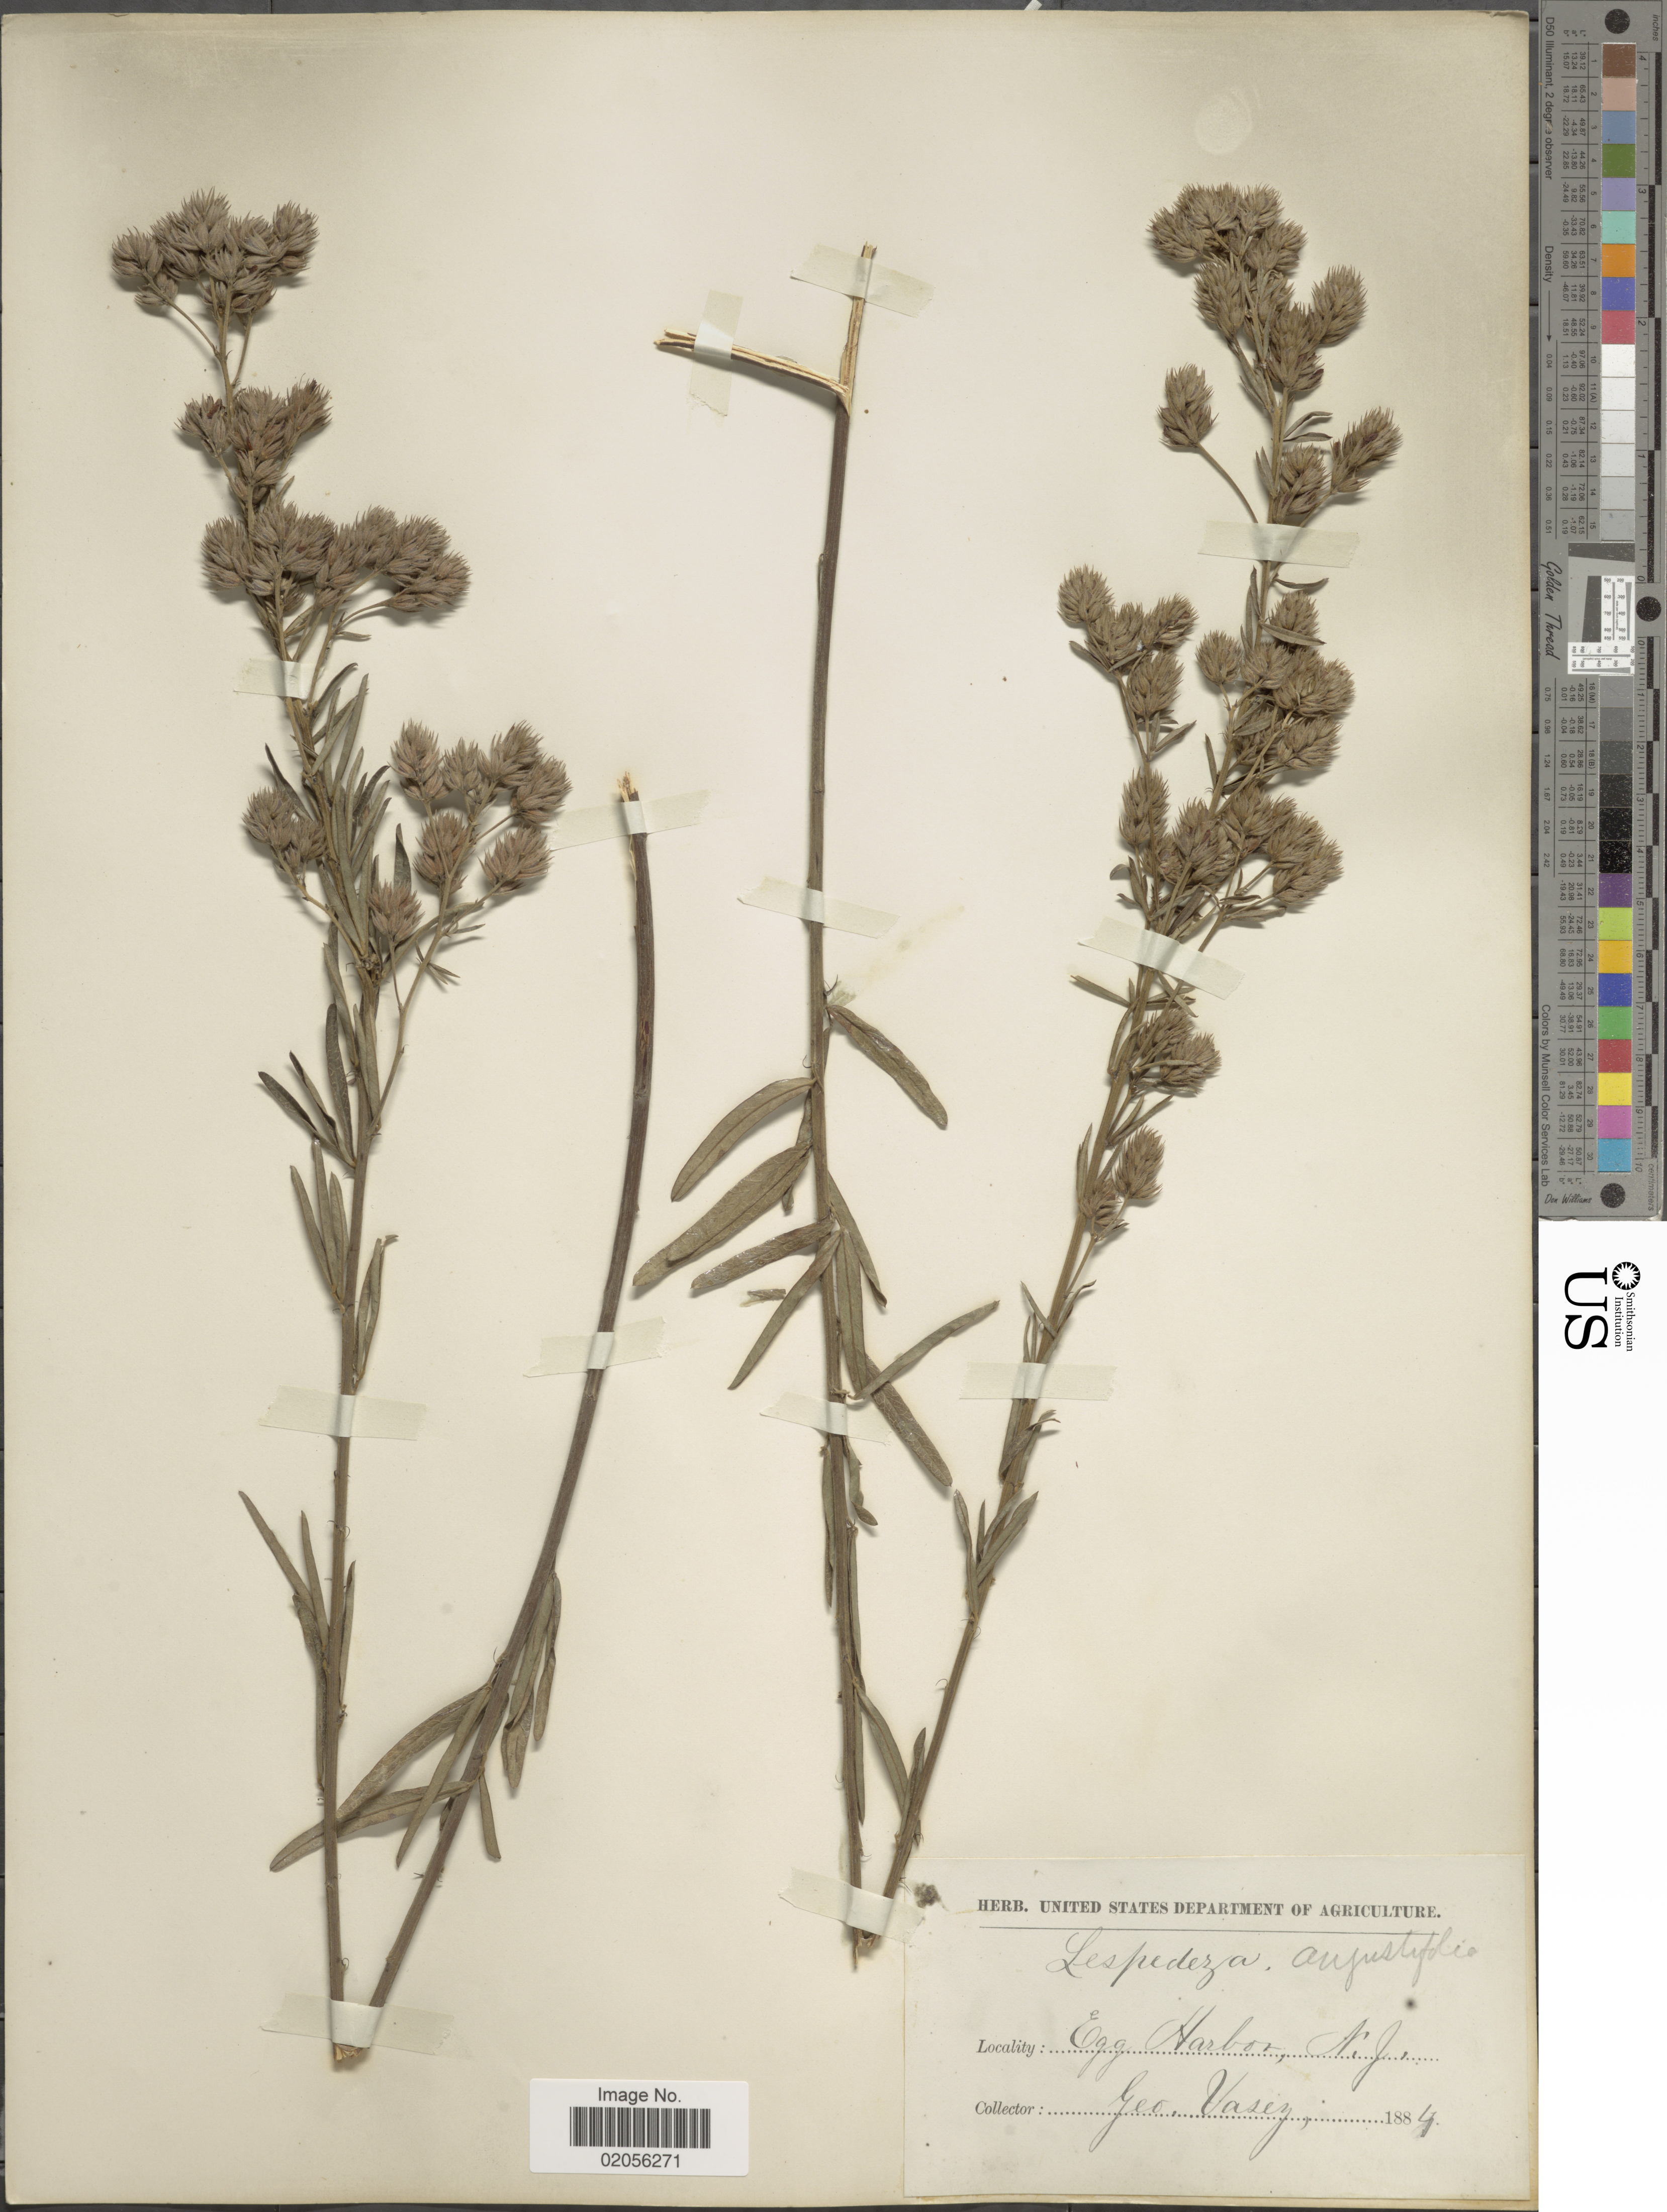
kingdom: Plantae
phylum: Tracheophyta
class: Magnoliopsida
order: Fabales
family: Fabaceae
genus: Lespedeza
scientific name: Lespedeza angustifolia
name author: (Pursh) Elliott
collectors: G. Vasey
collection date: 1884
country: United States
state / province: New Jersey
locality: Egg Harbor